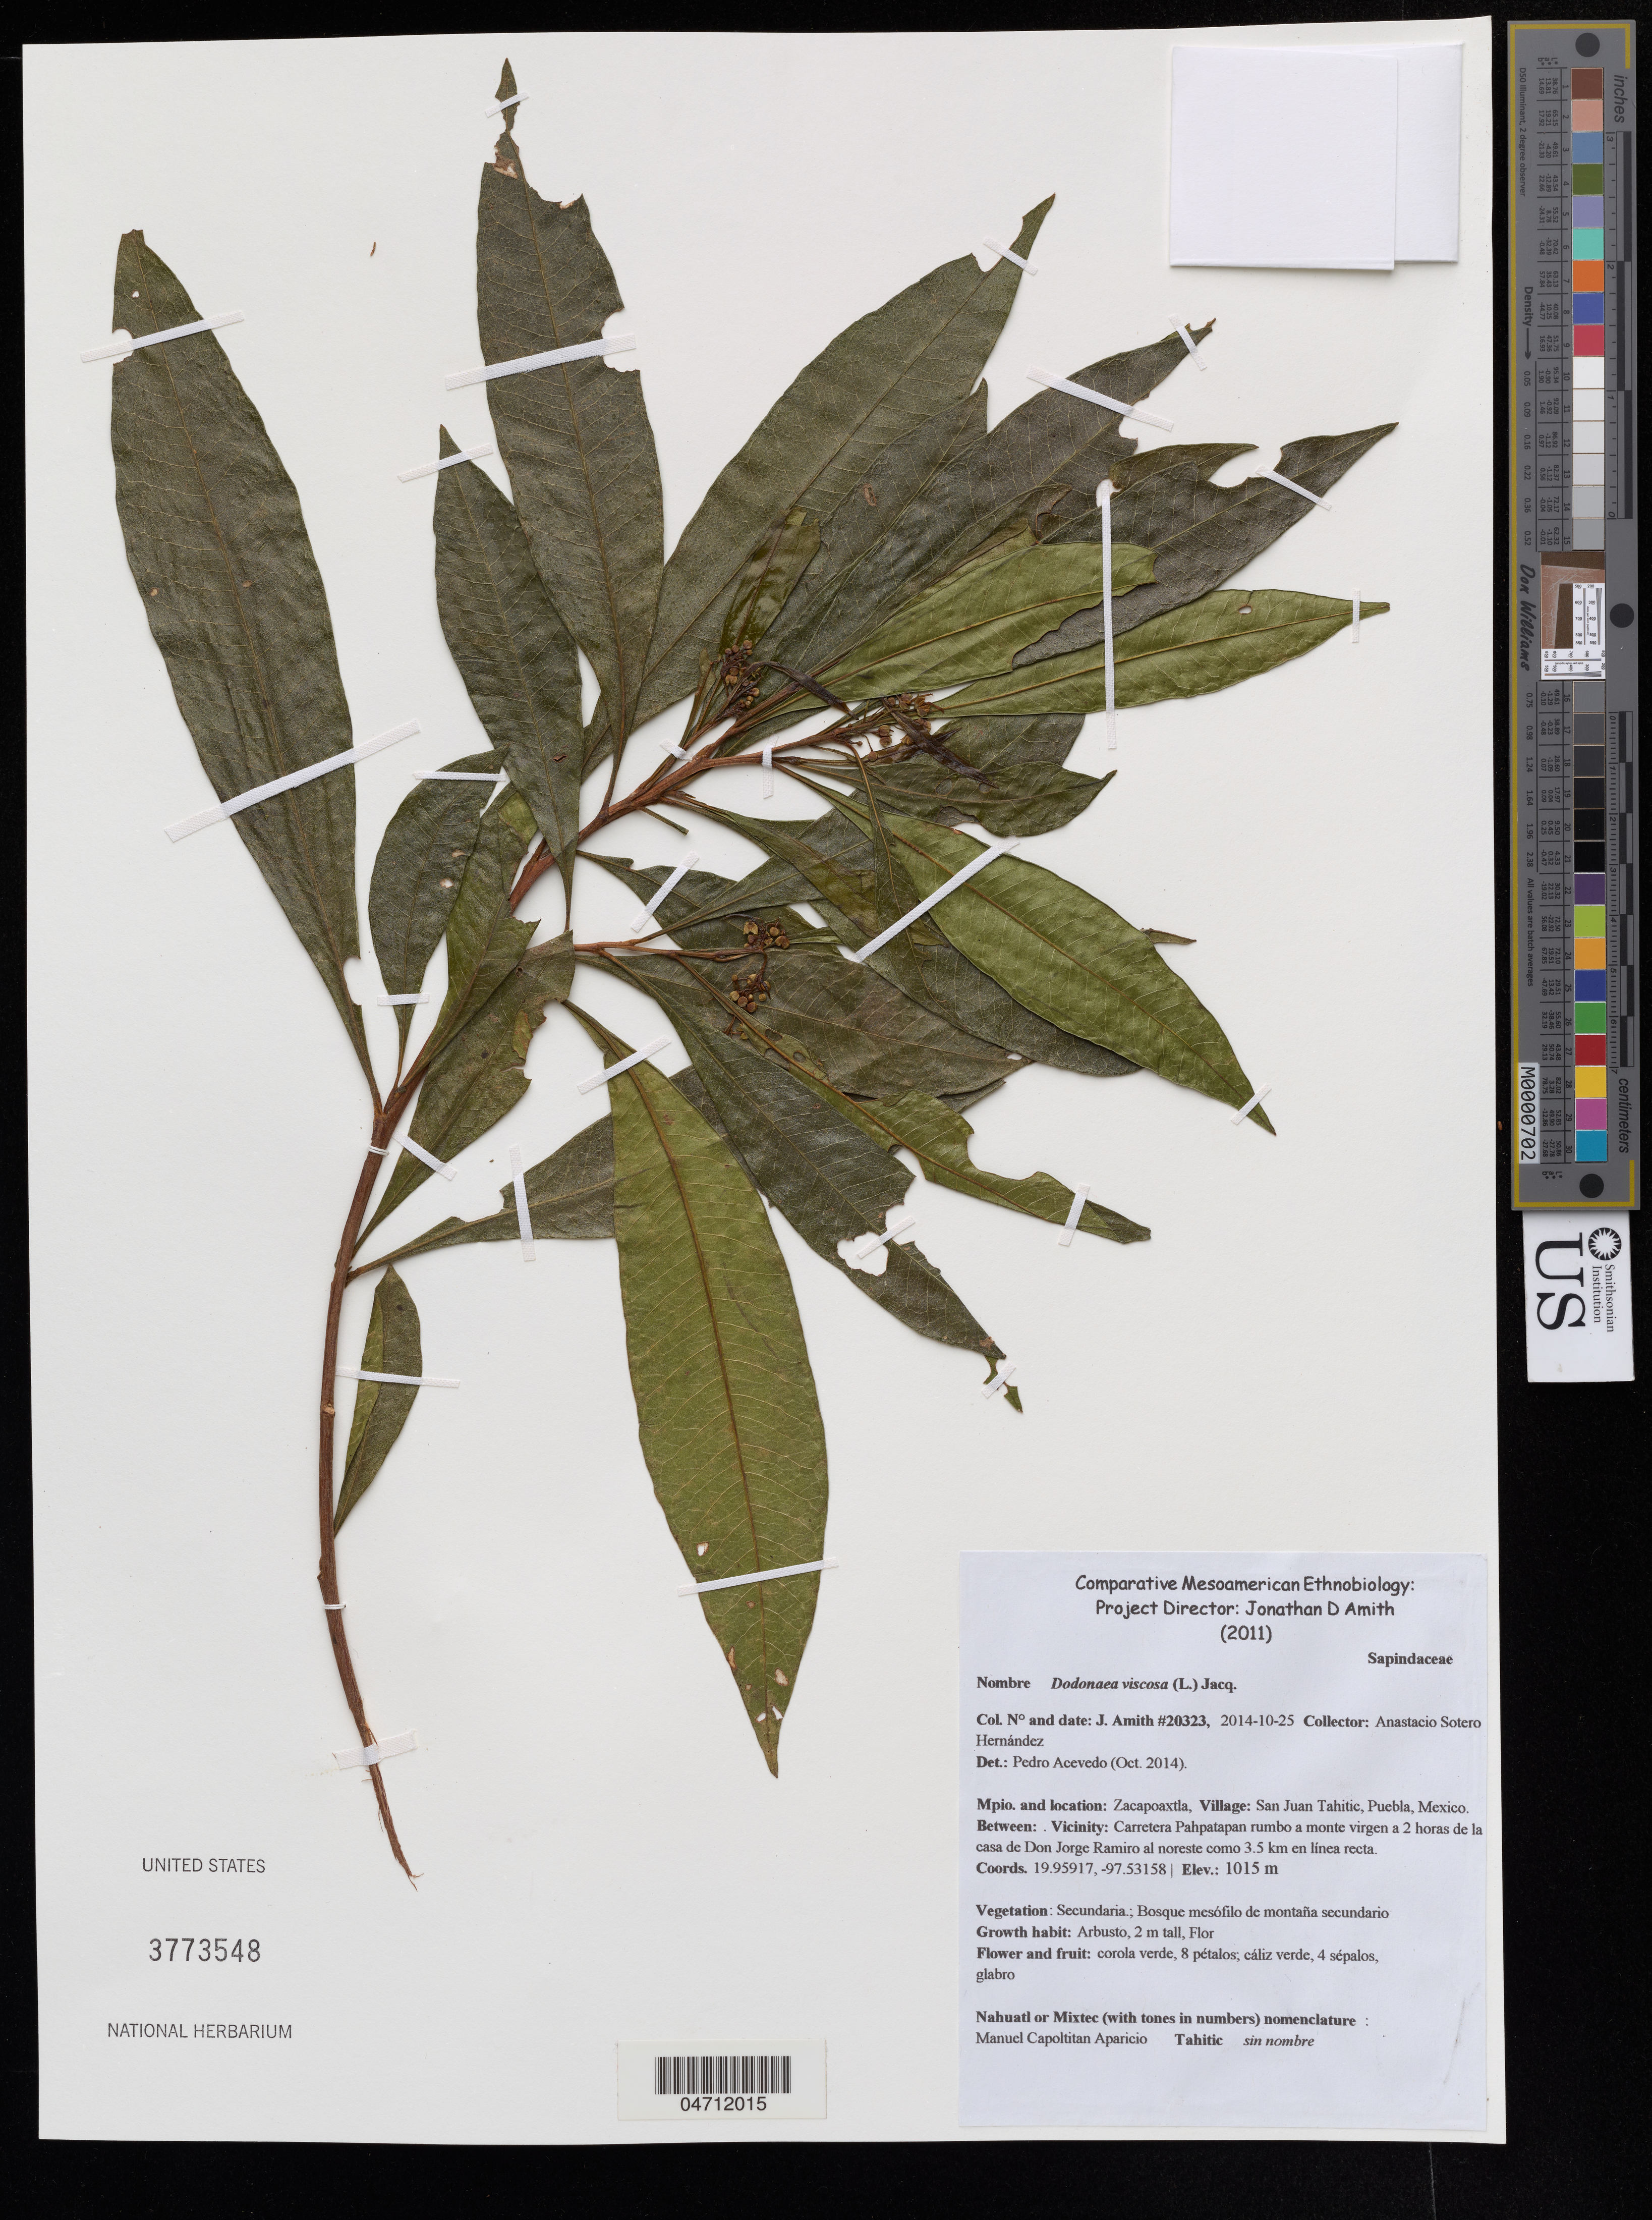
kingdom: Plantae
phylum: Tracheophyta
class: Magnoliopsida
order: Sapindales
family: Sapindaceae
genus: Dodonaea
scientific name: Dodonaea viscosa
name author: Jacq.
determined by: Acevedo-Rodríguez, P., (BOT), Smithsonian Institution - National Museum of Natural History (UNITED STATES)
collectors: A. Sotero H.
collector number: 20323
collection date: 2014-10-25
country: Mexico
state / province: Puebla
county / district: Zacapoaxtla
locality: San Juan Tahitic, Carretera Pahpatapan rumbo a monte virgen a 2 horas de la casa de Don Jorge Ramiro al noreste como 3.5 km en línea recta.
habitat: Crece entre el bosque en lugares arenosos.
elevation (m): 1015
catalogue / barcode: US 3773548